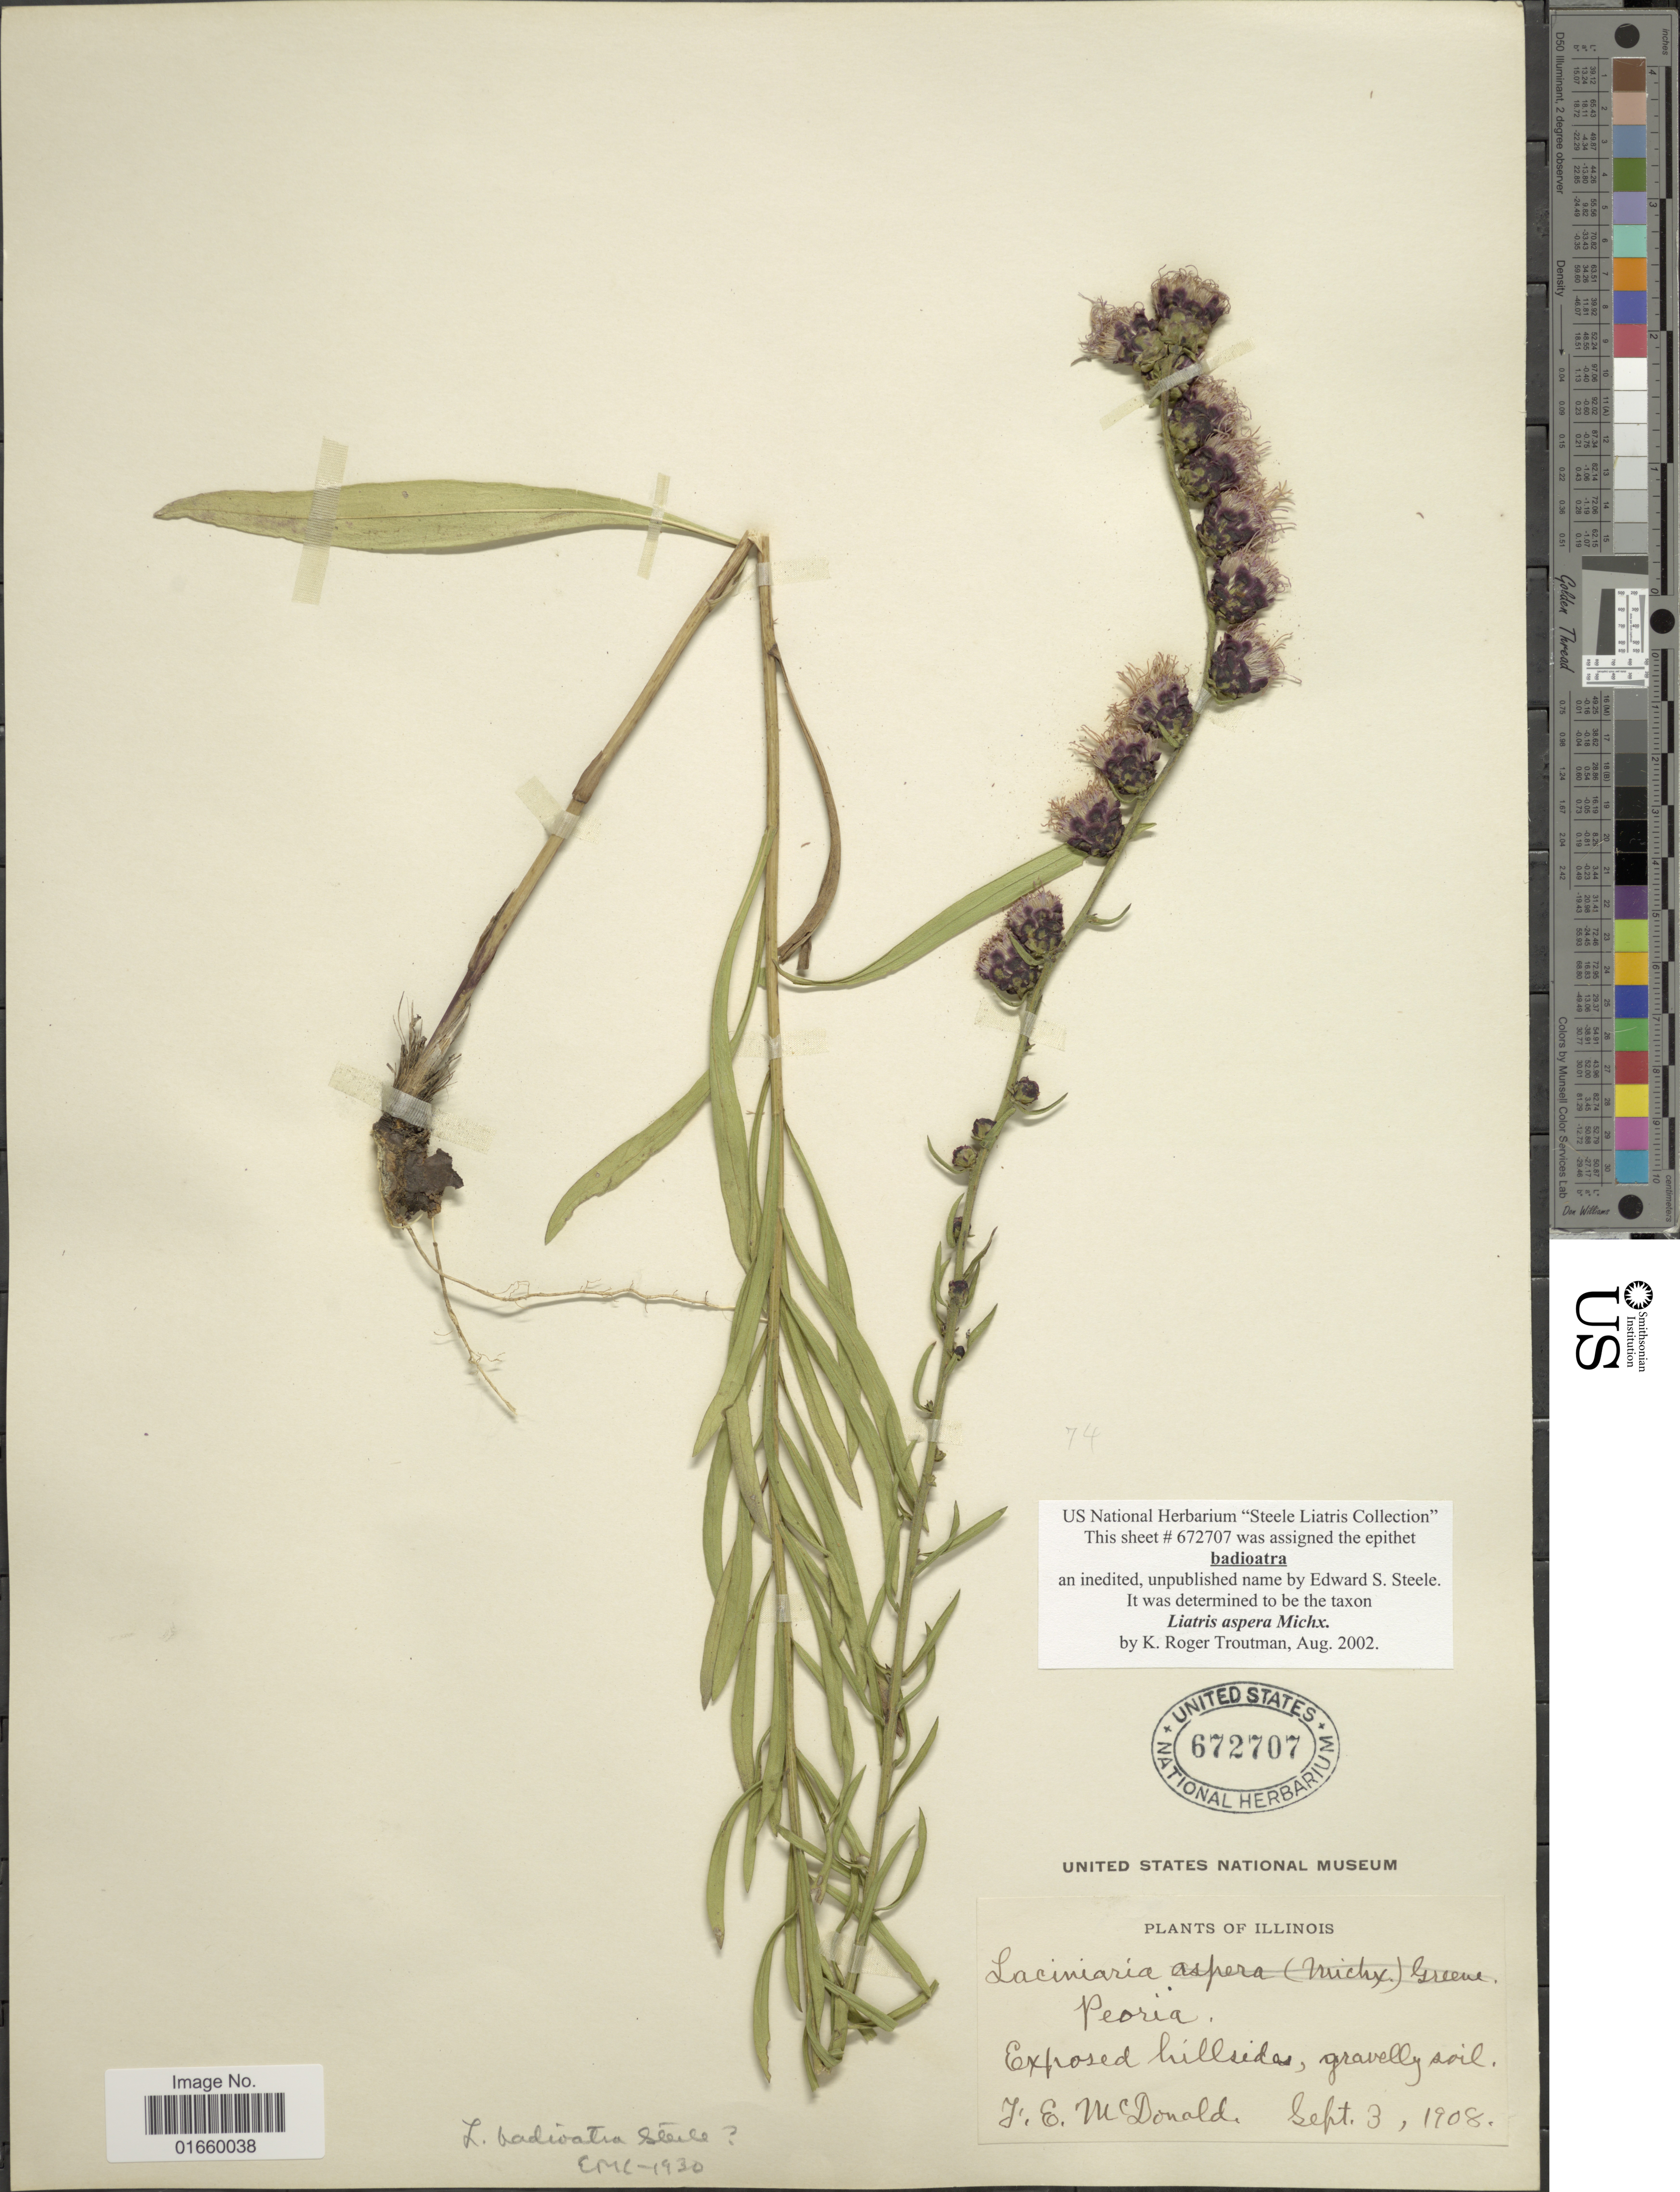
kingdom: Plantae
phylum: Tracheophyta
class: Magnoliopsida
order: Asterales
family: Asteraceae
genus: Liatris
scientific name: Liatris aspera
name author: Michx.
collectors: F. E. McDonald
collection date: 1908-09-03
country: United States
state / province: Illinois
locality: Exposed hillsides, gravelly soil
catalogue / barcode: US 672707